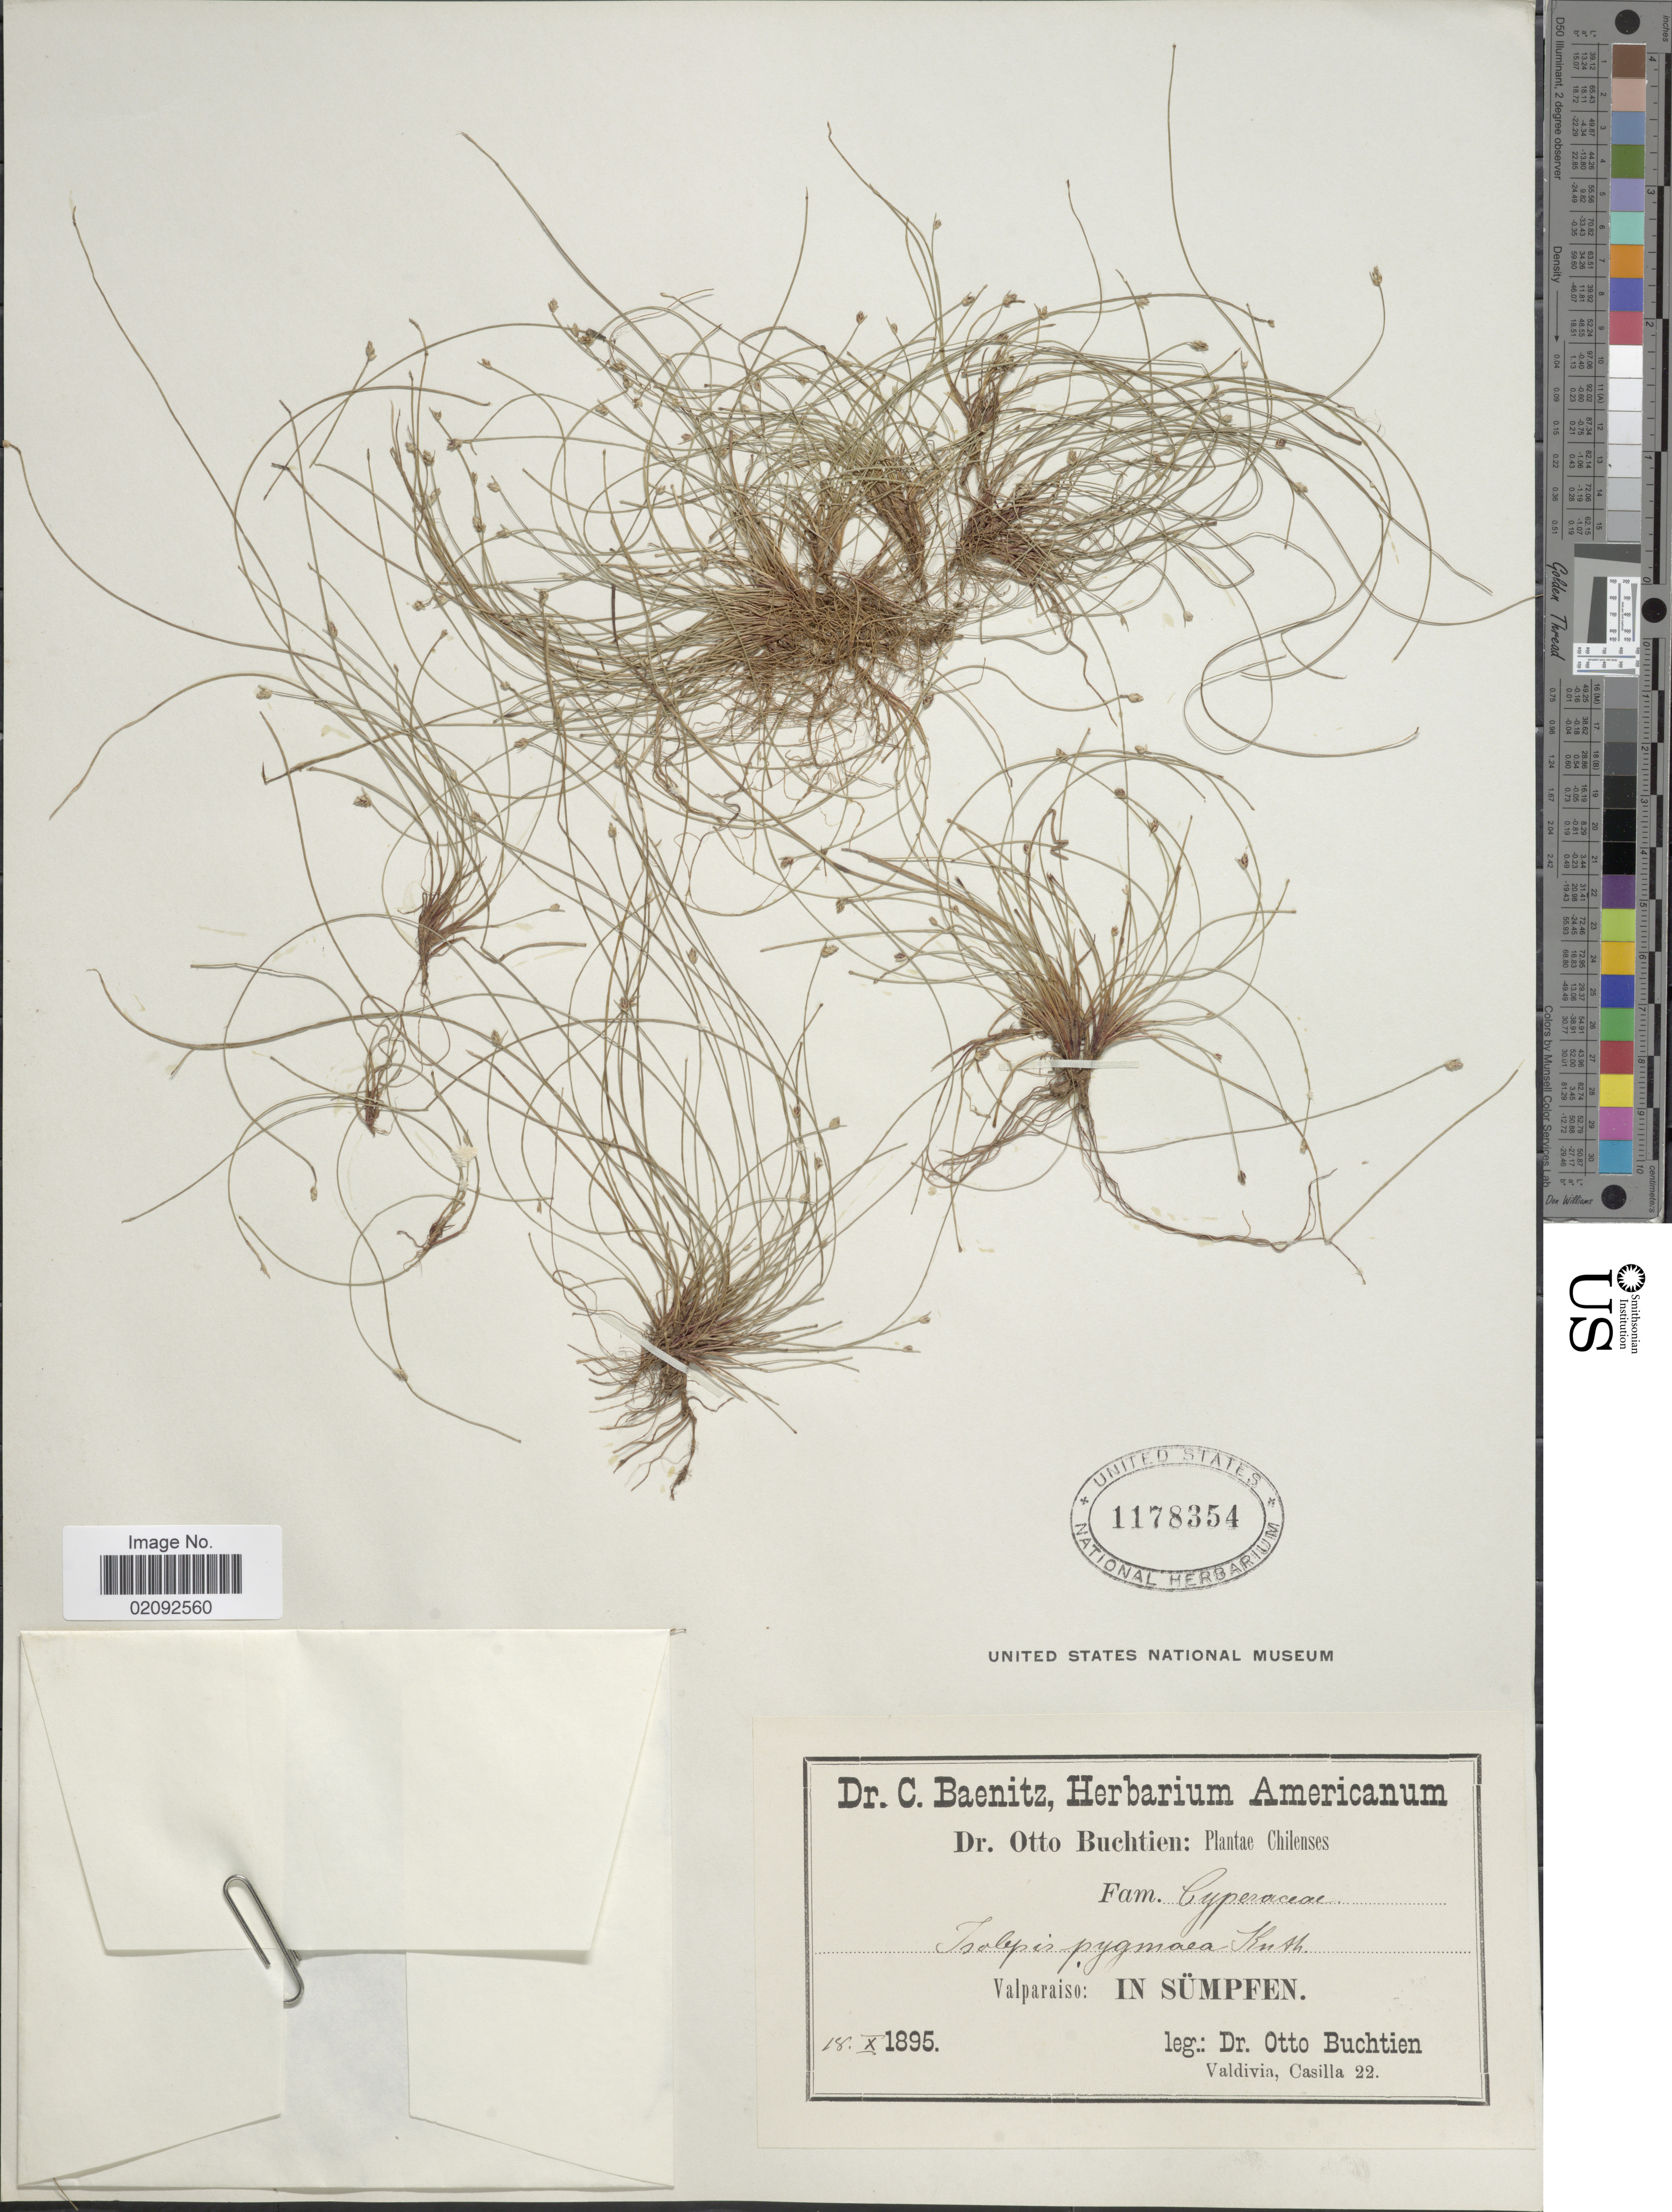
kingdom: Plantae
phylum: Tracheophyta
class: Liliopsida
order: Poales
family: Cyperaceae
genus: Isolepis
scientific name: Isolepis cernua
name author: (Vahl) Roem. & Schult.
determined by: Strong, Mark T., (BOT), Smithsonian Institution - National Museum of Natural History (UNITED STATES)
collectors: O. Buchtien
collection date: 1895-10-18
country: Chile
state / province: Valparaíso (V)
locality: In Sumpfen.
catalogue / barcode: US 1178354